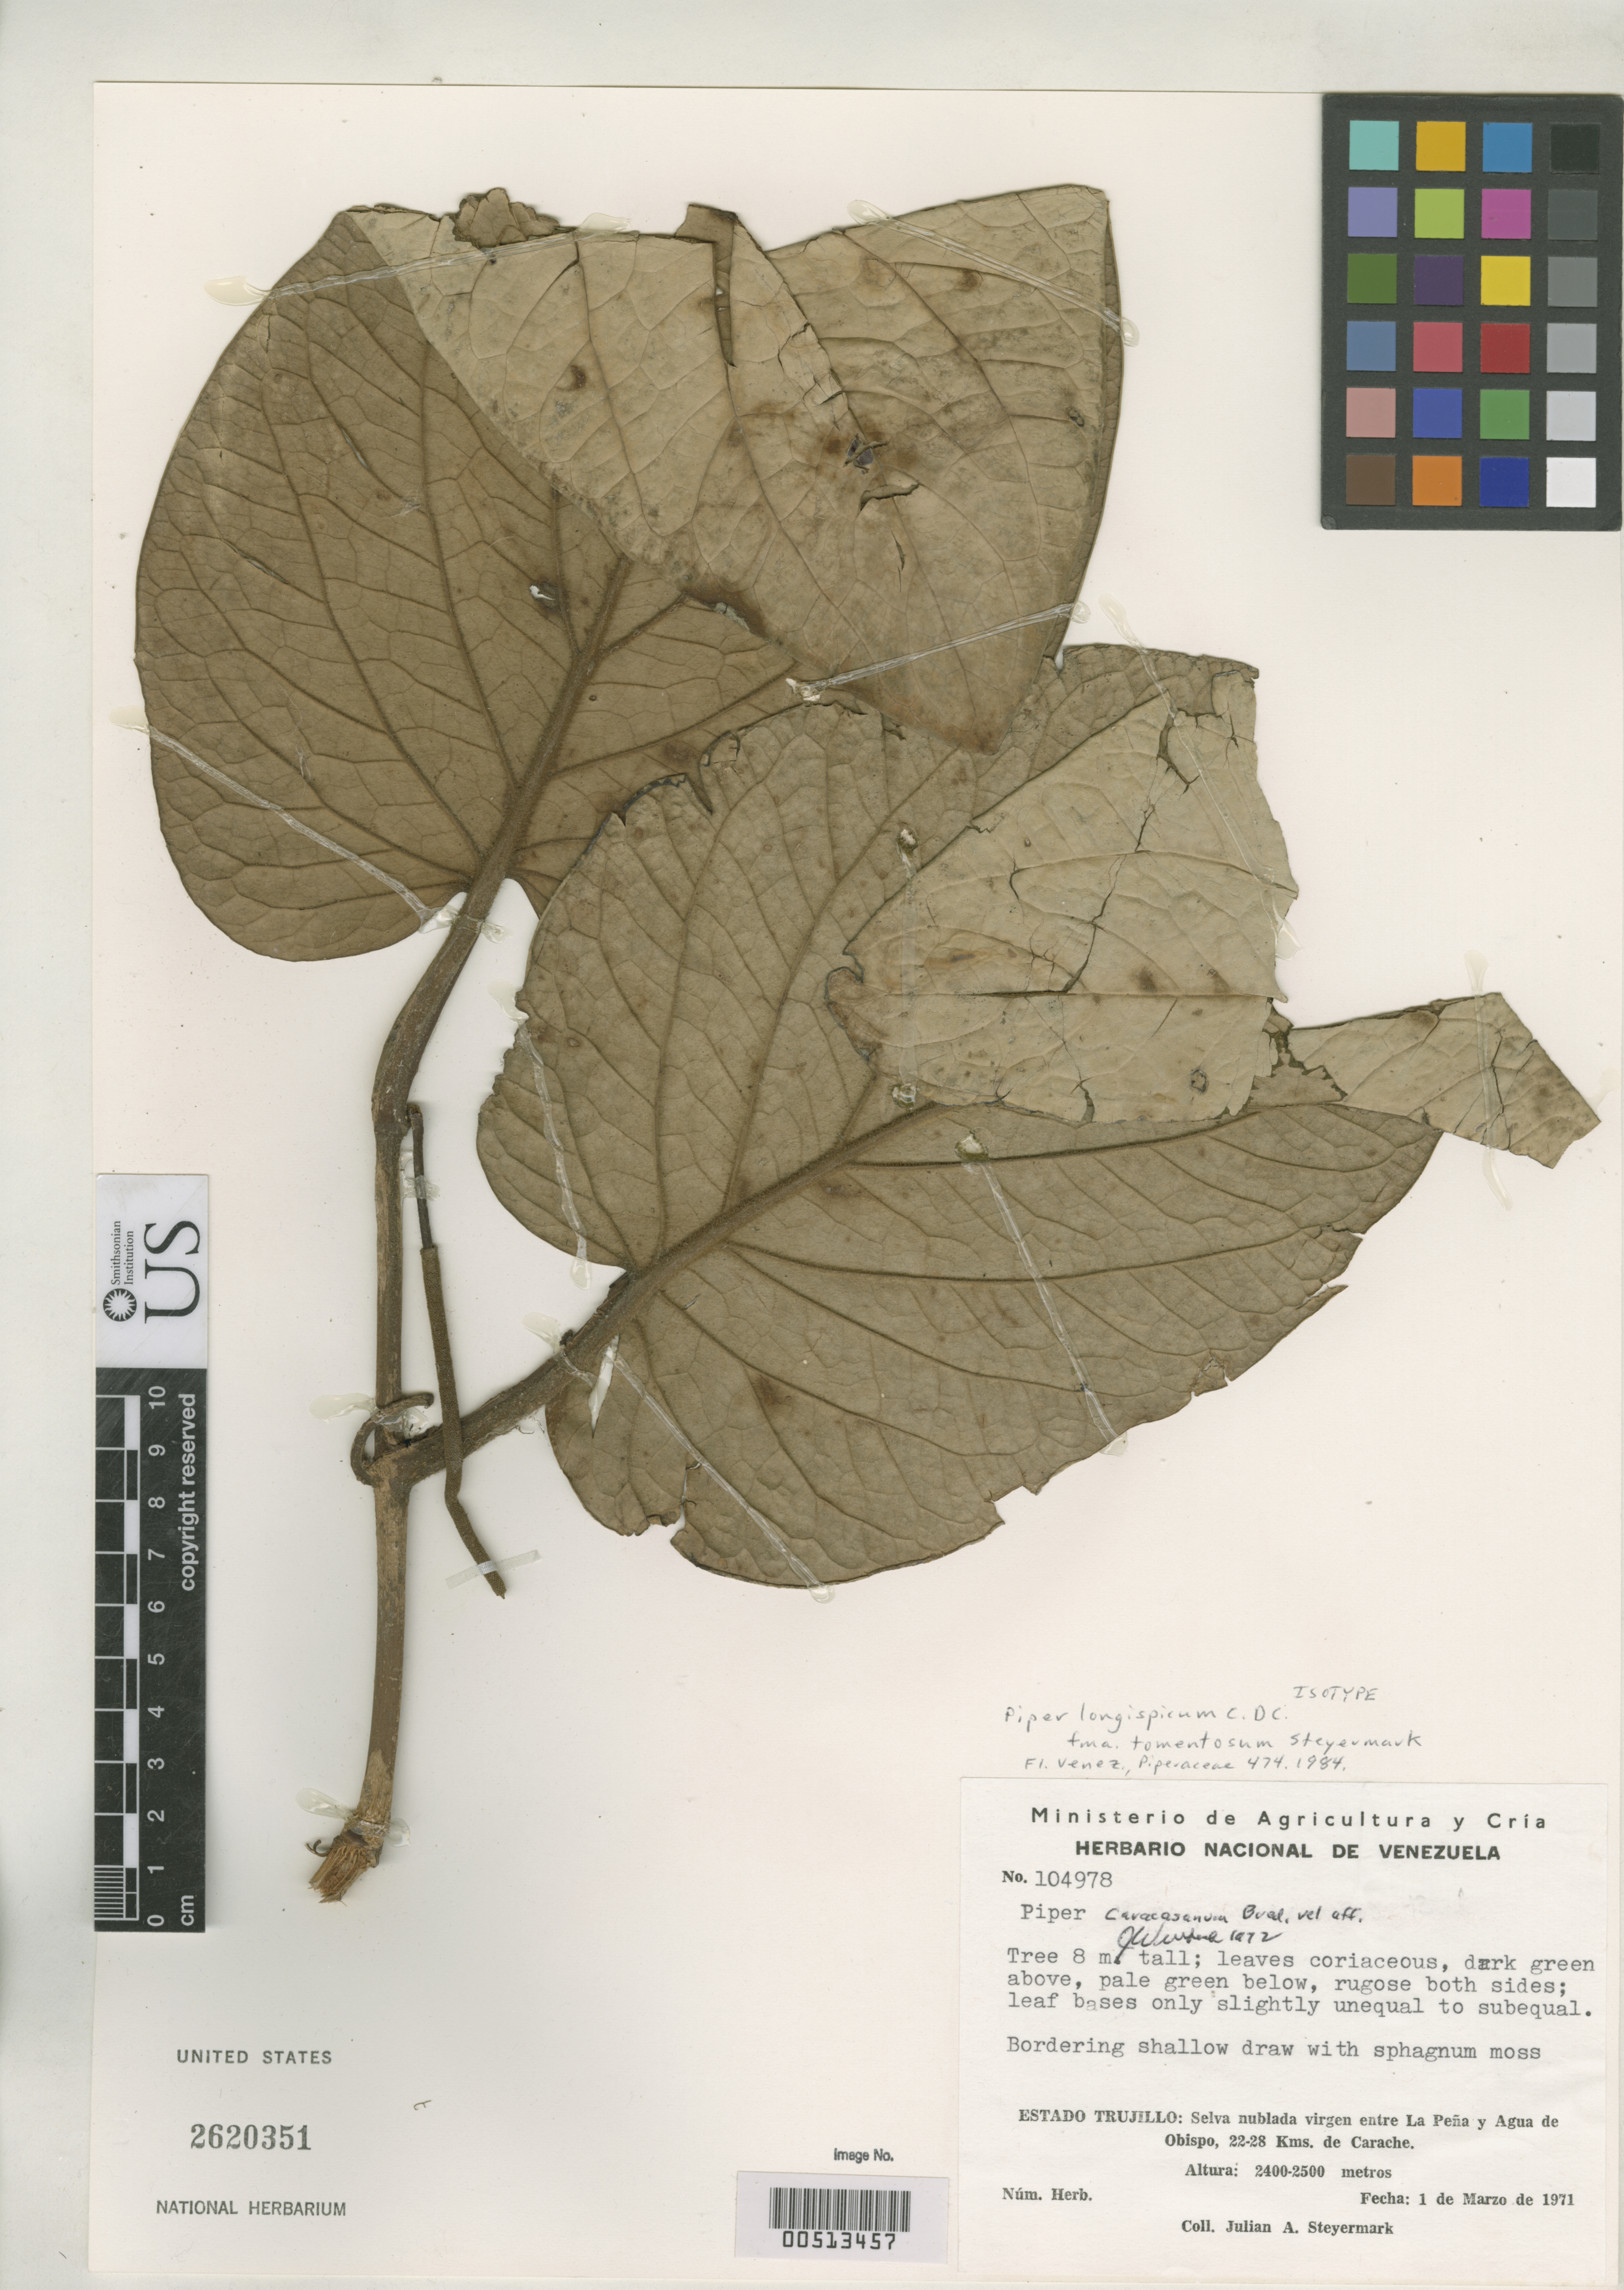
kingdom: Plantae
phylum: Tracheophyta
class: Magnoliopsida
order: Piperales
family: Piperaceae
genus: Piper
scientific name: Piper longispicum f. tomentosum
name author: Steyerm.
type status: Isotype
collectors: J. Steyermark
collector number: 104978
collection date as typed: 01 Mar 1971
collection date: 1971-03-01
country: Venezuela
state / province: Trujillo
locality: Selva nublada virgen entre La Pena y Agua de Obispo, 22-28 kms de Carache. [Cloudy virgin forest between La Pena and Agua de Obispo, 22-28 kms from Carache.]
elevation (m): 2400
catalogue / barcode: US 2620351